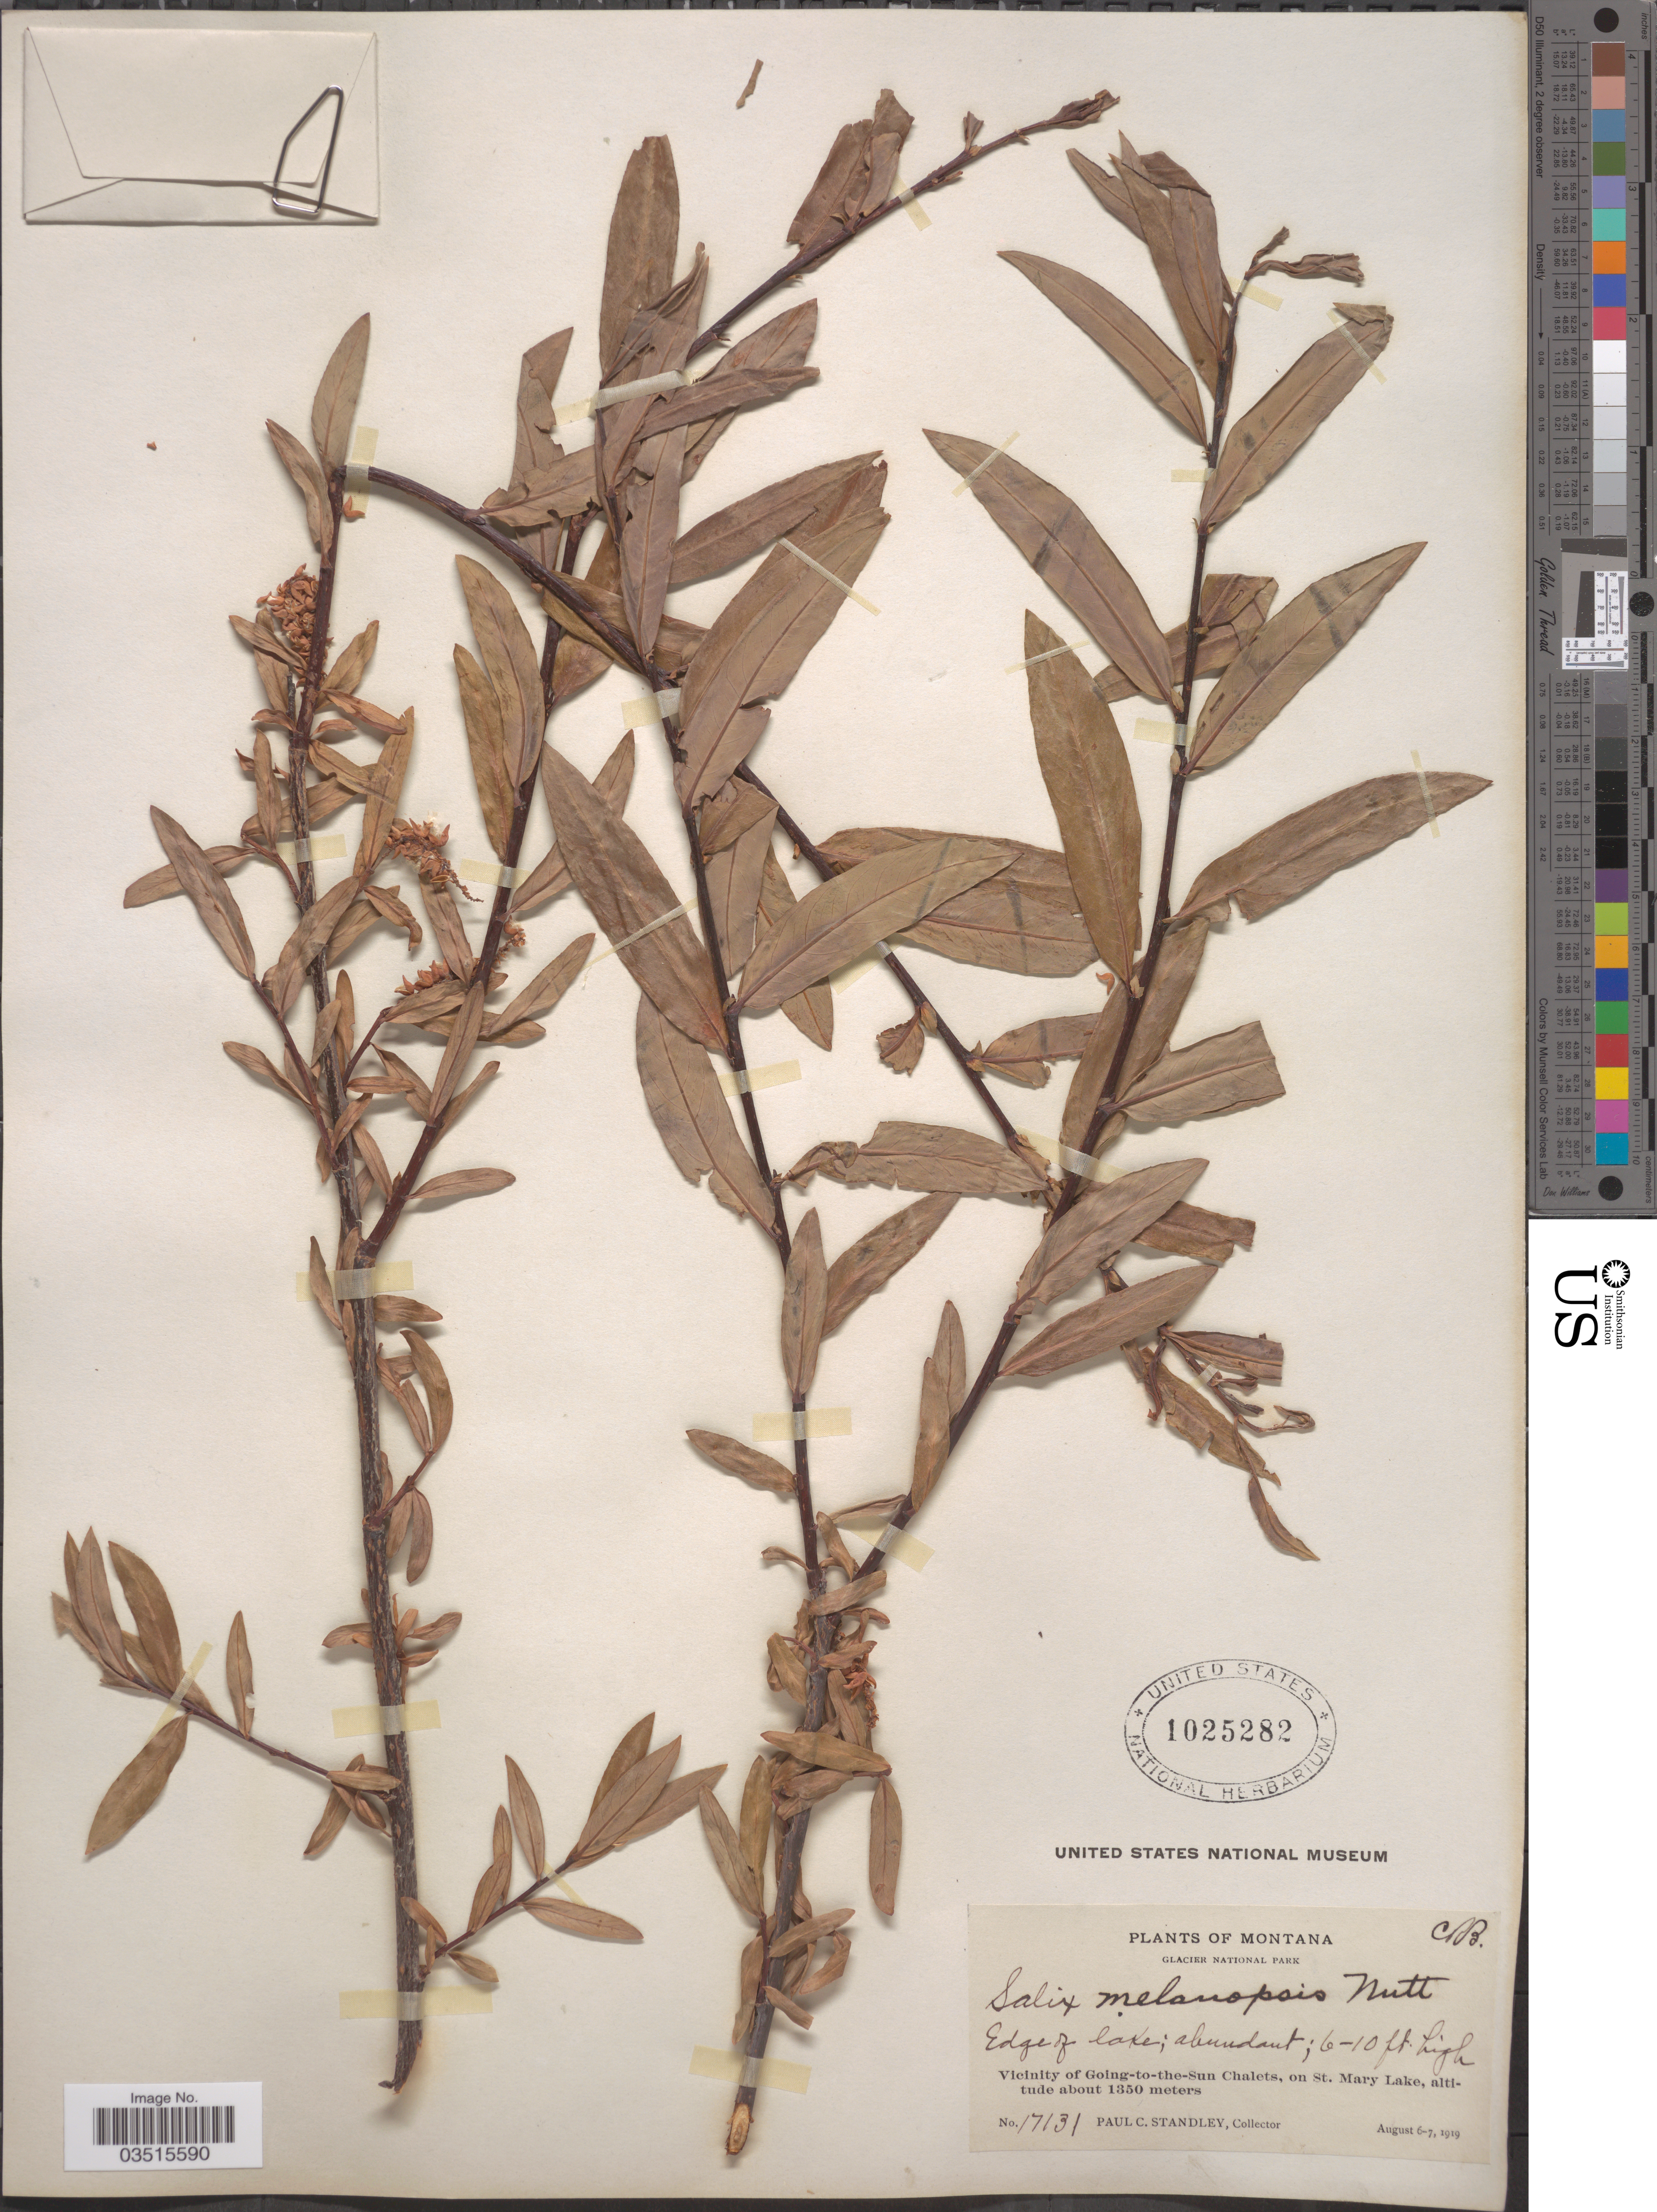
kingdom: Plantae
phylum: Tracheophyta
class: Magnoliopsida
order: Malpighiales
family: Salicaceae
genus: Salix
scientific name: Salix melanopsis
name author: Nutt.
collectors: P. C. Standley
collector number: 17131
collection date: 1919-08-06/1919-08-07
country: United States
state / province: Montana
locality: Glacier National Park. Edge of lake. Vicinity of Going-to-the-Sun Chalets, on St. Mary Lake.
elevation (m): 1350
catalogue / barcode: US 1025282